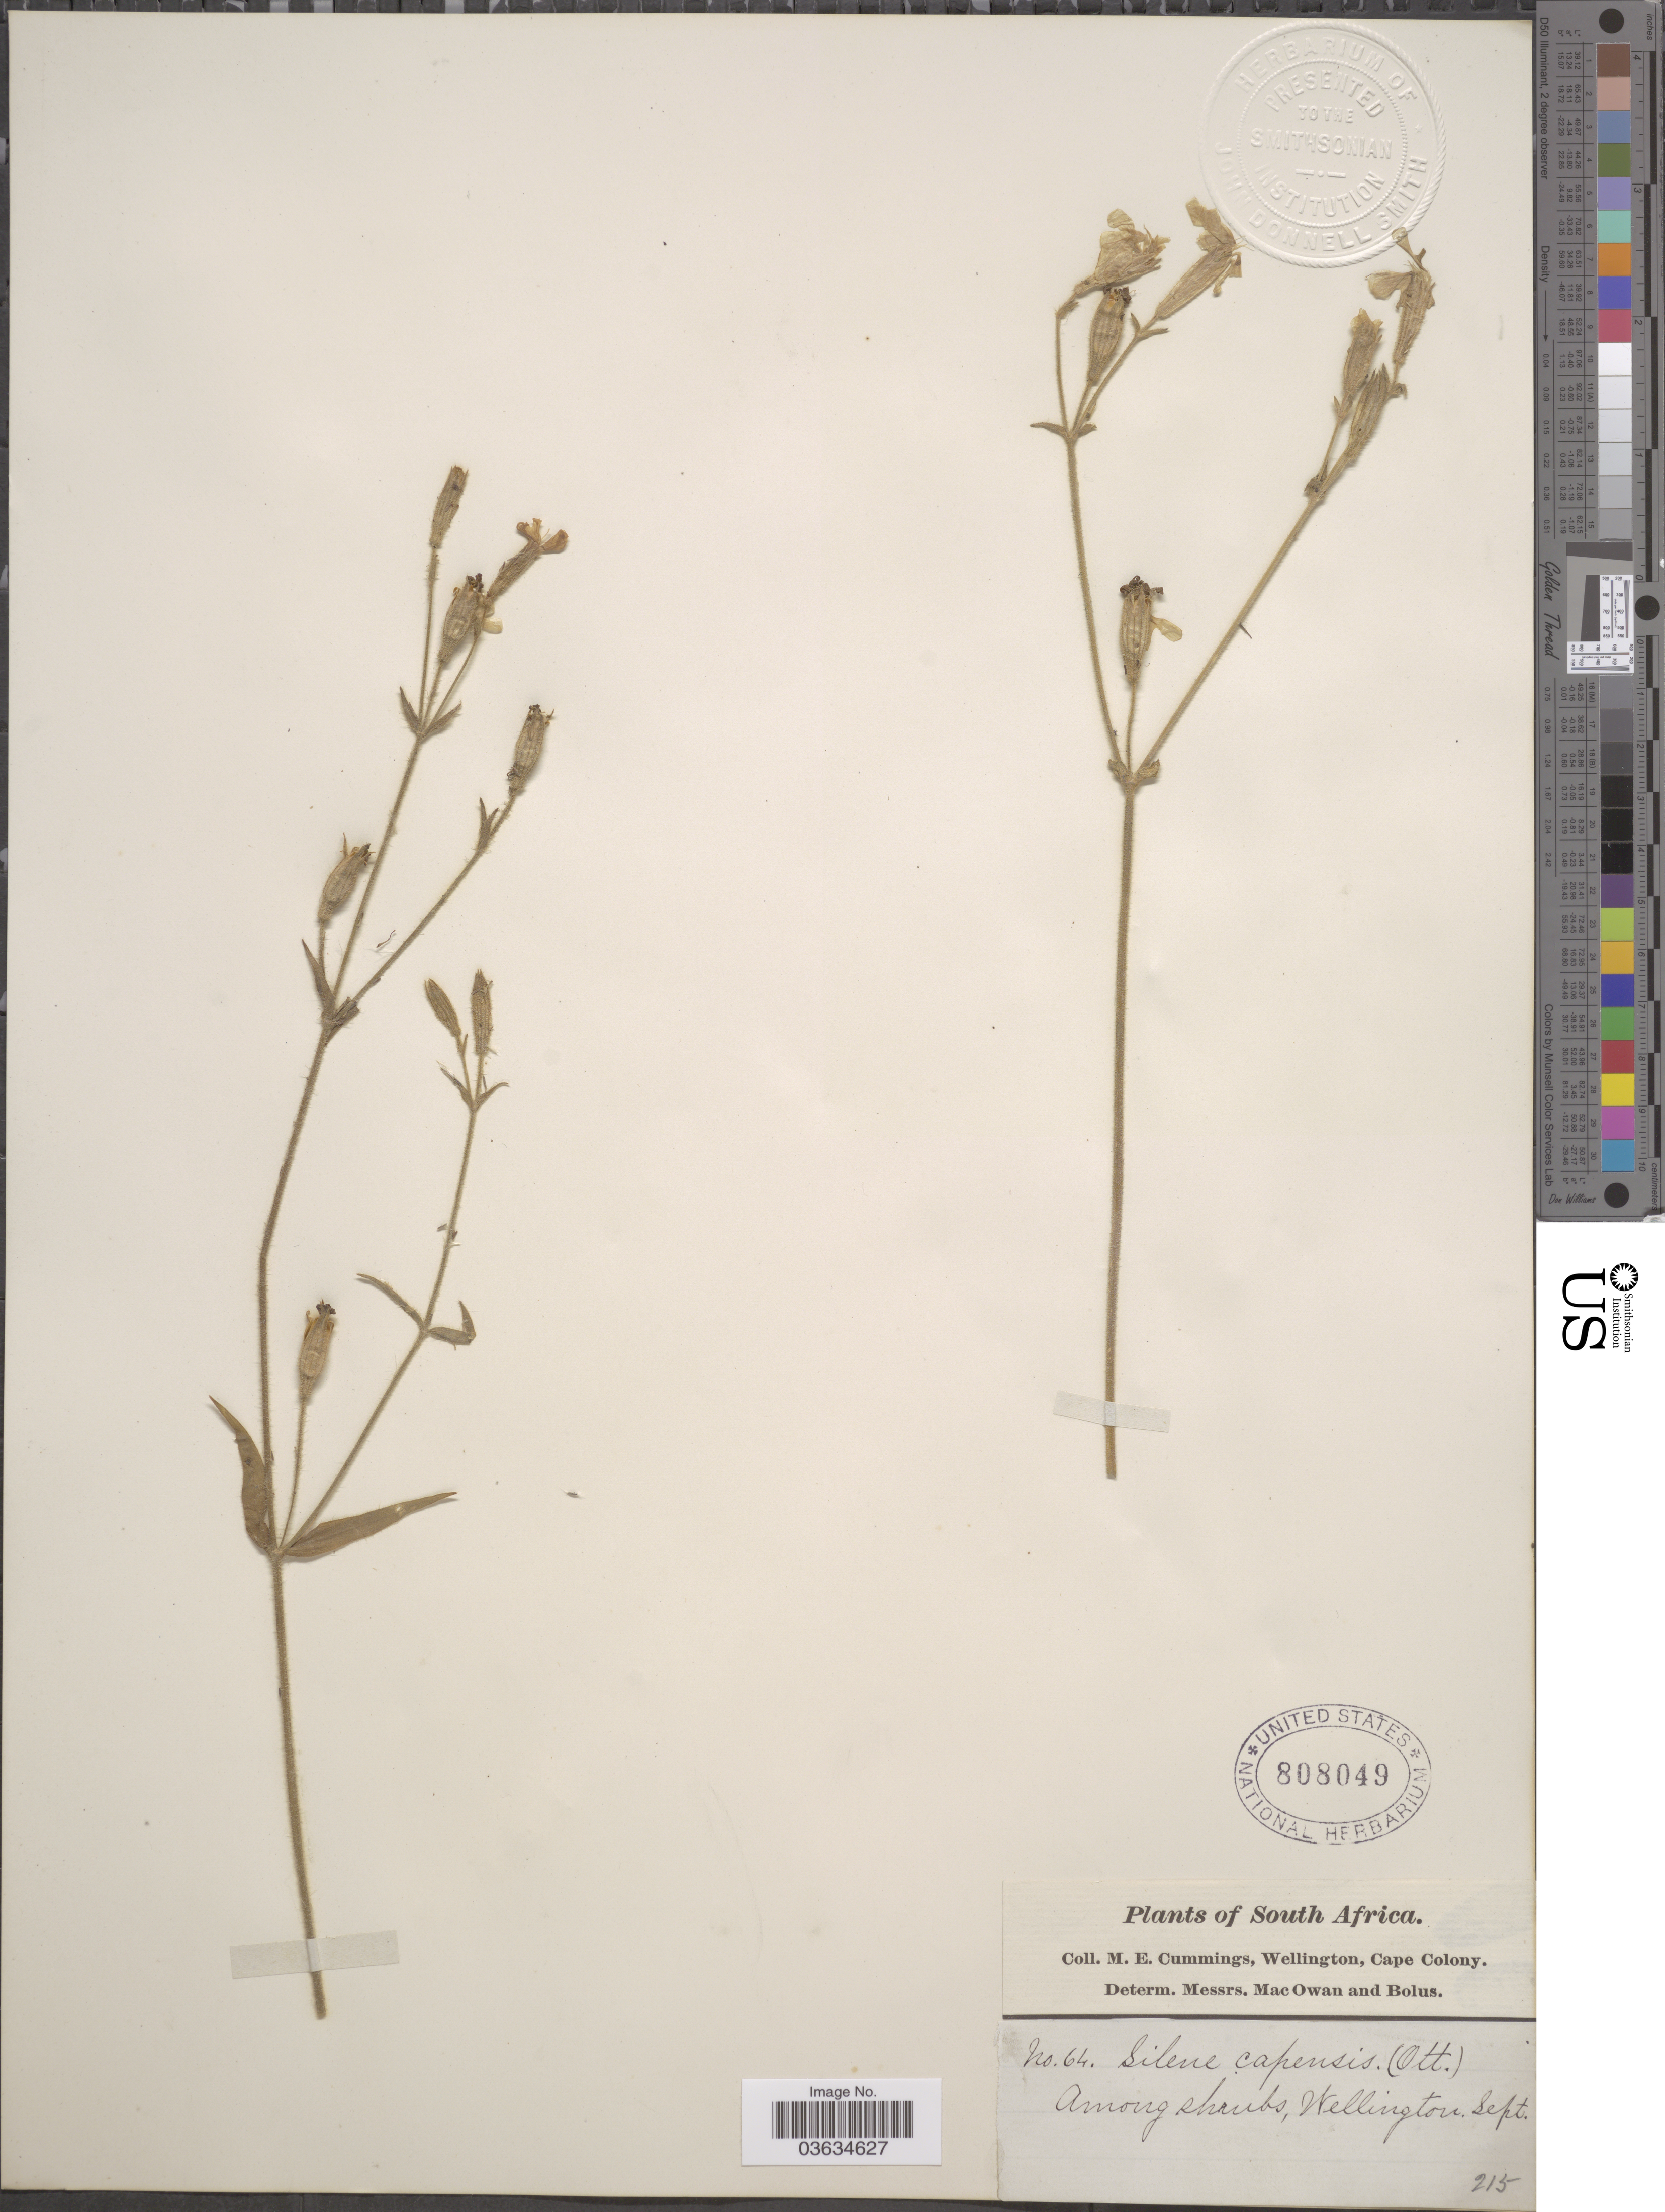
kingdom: Plantae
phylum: Tracheophyta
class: Magnoliopsida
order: Caryophyllales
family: Caryophyllaceae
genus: Silene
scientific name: Silene capensis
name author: Otth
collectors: M. E. Cummings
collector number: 64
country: South Africa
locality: Wellington.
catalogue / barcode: US 808049